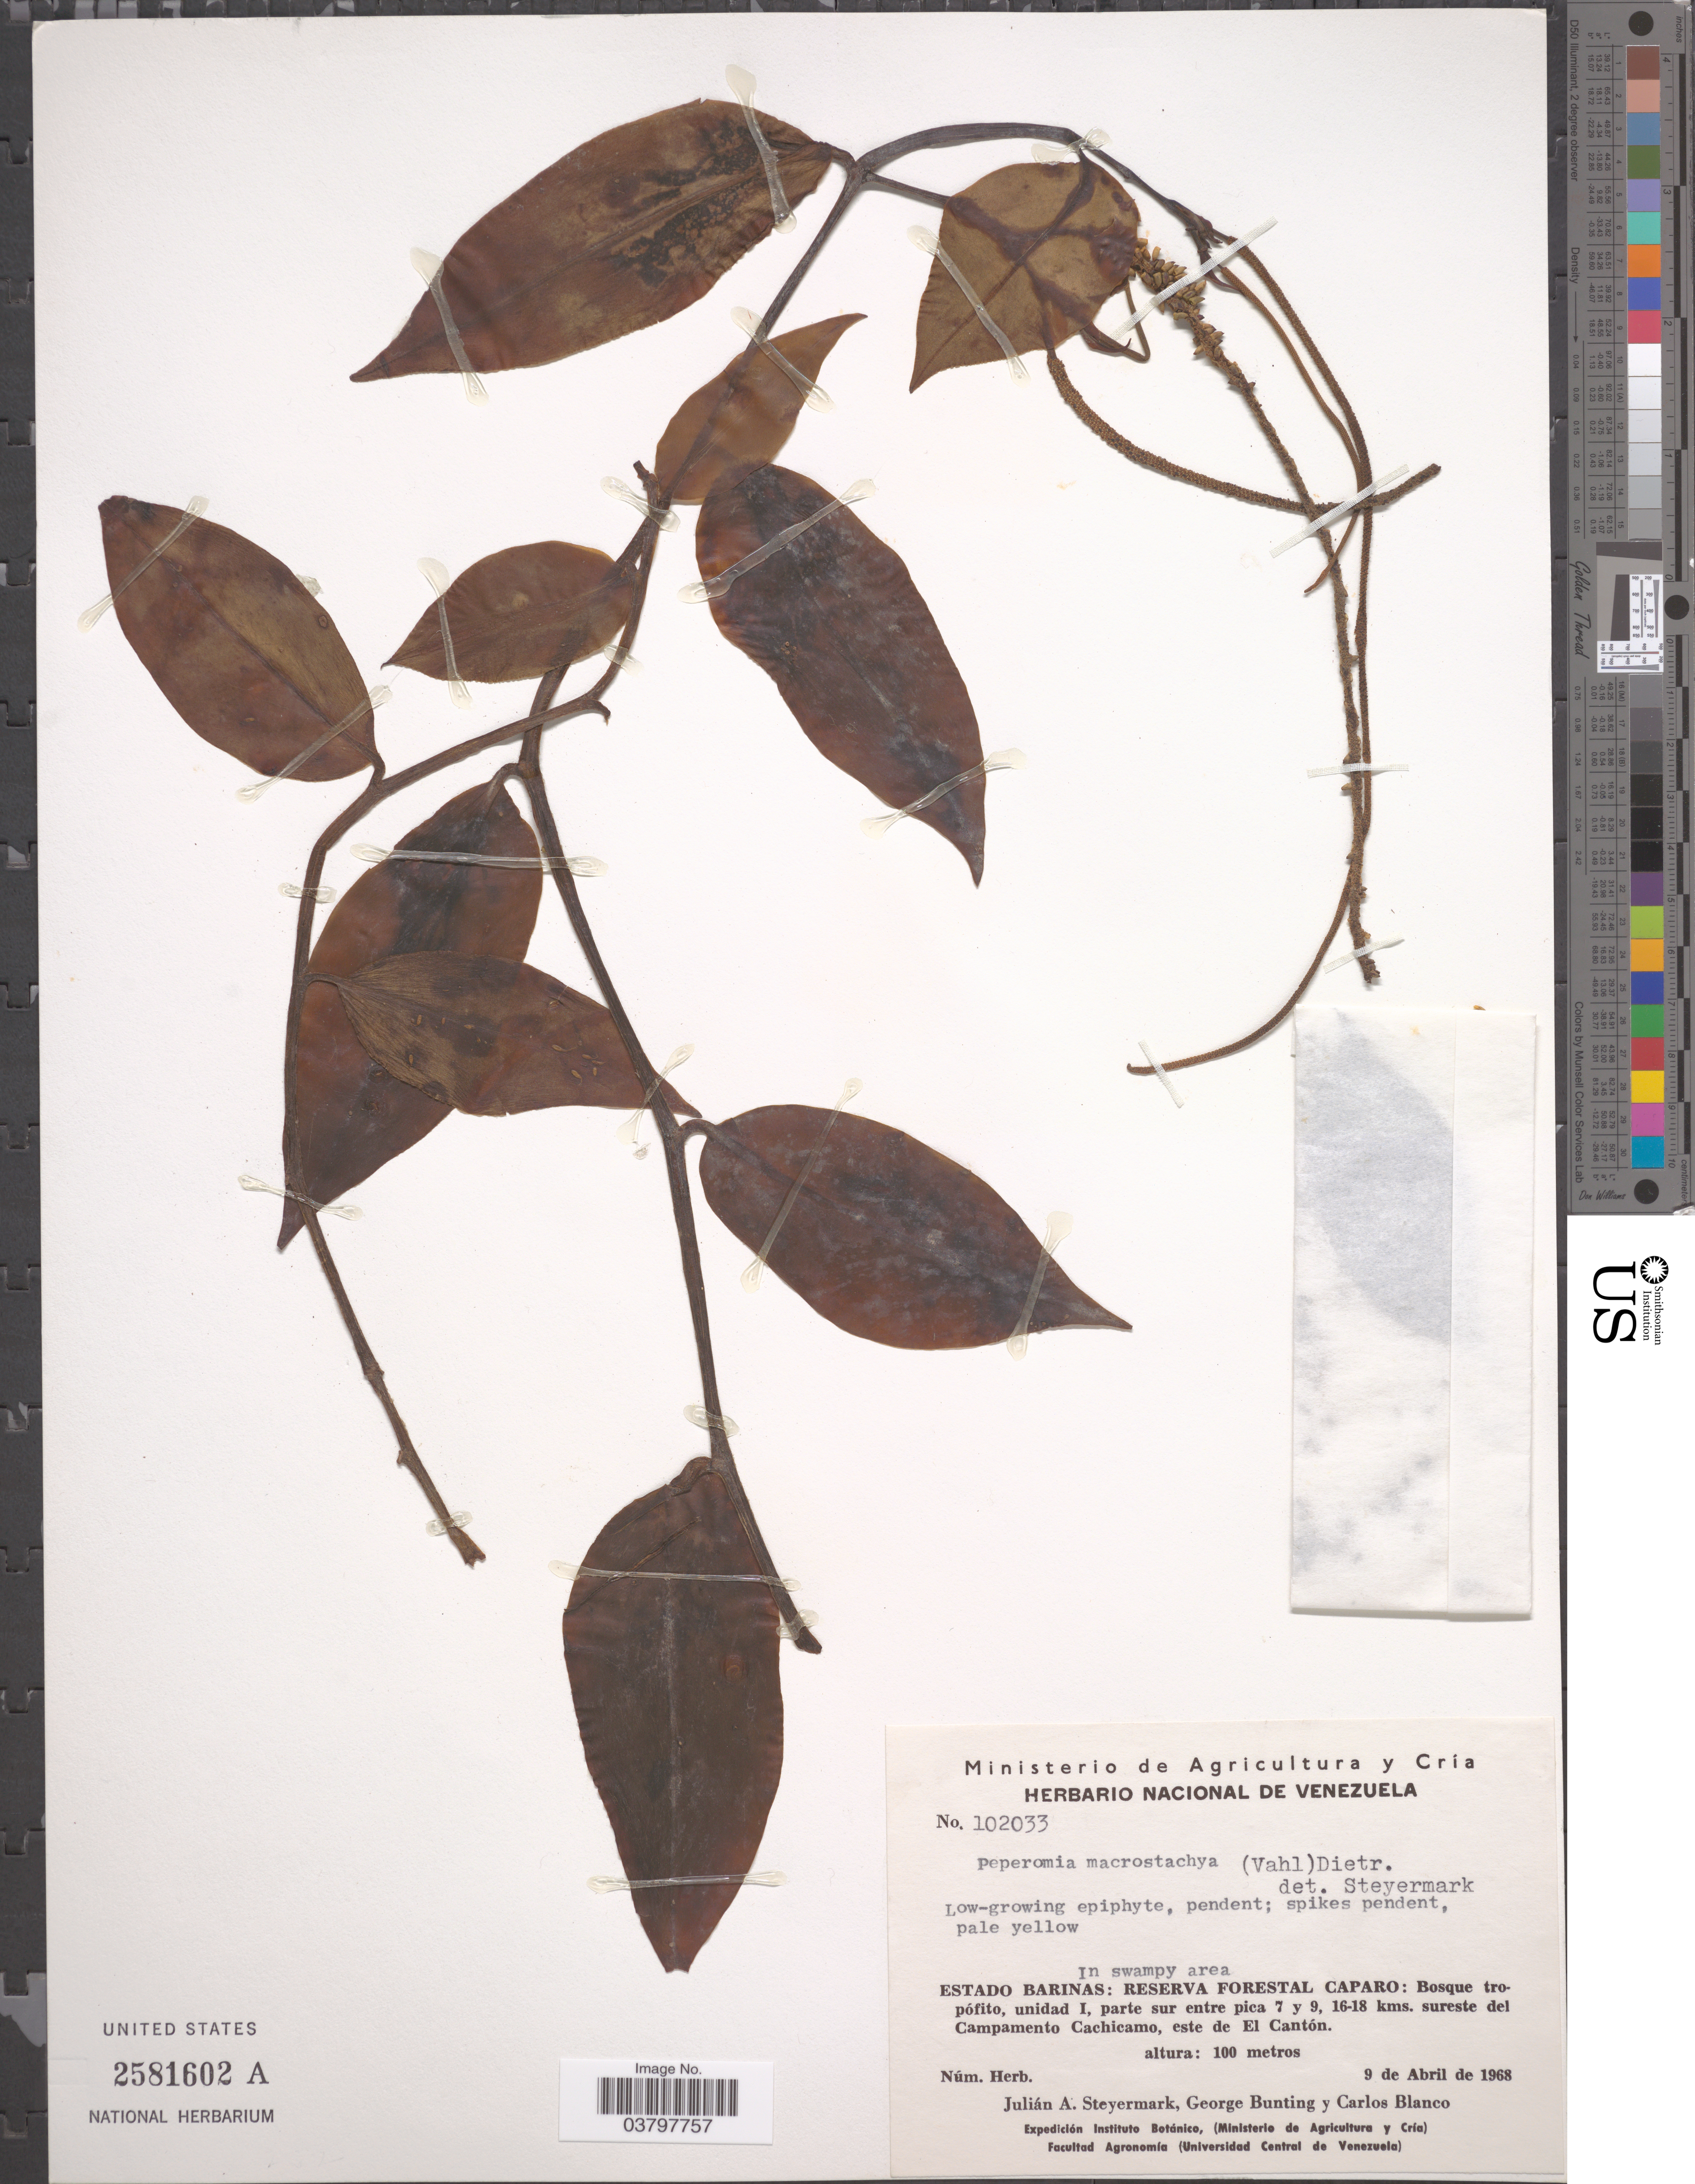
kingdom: Plantae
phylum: Tracheophyta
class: Magnoliopsida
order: Piperales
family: Piperaceae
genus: Peperomia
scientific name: Peperomia macrostachya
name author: (Vahl) A. Dietr.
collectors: J. Steyermark, G. S. Bunting & C. Blanco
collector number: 102033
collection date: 1968-04-09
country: Venezuela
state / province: Barinas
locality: Estado Barinas: Reserva Forestal Caparo: Bosque tropófito, unidad I, parte sur entre pica 7 y 9, 16-18 kms. sureste del Campamento Cachicamo, este de El Cantón.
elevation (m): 100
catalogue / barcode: US 2581602A